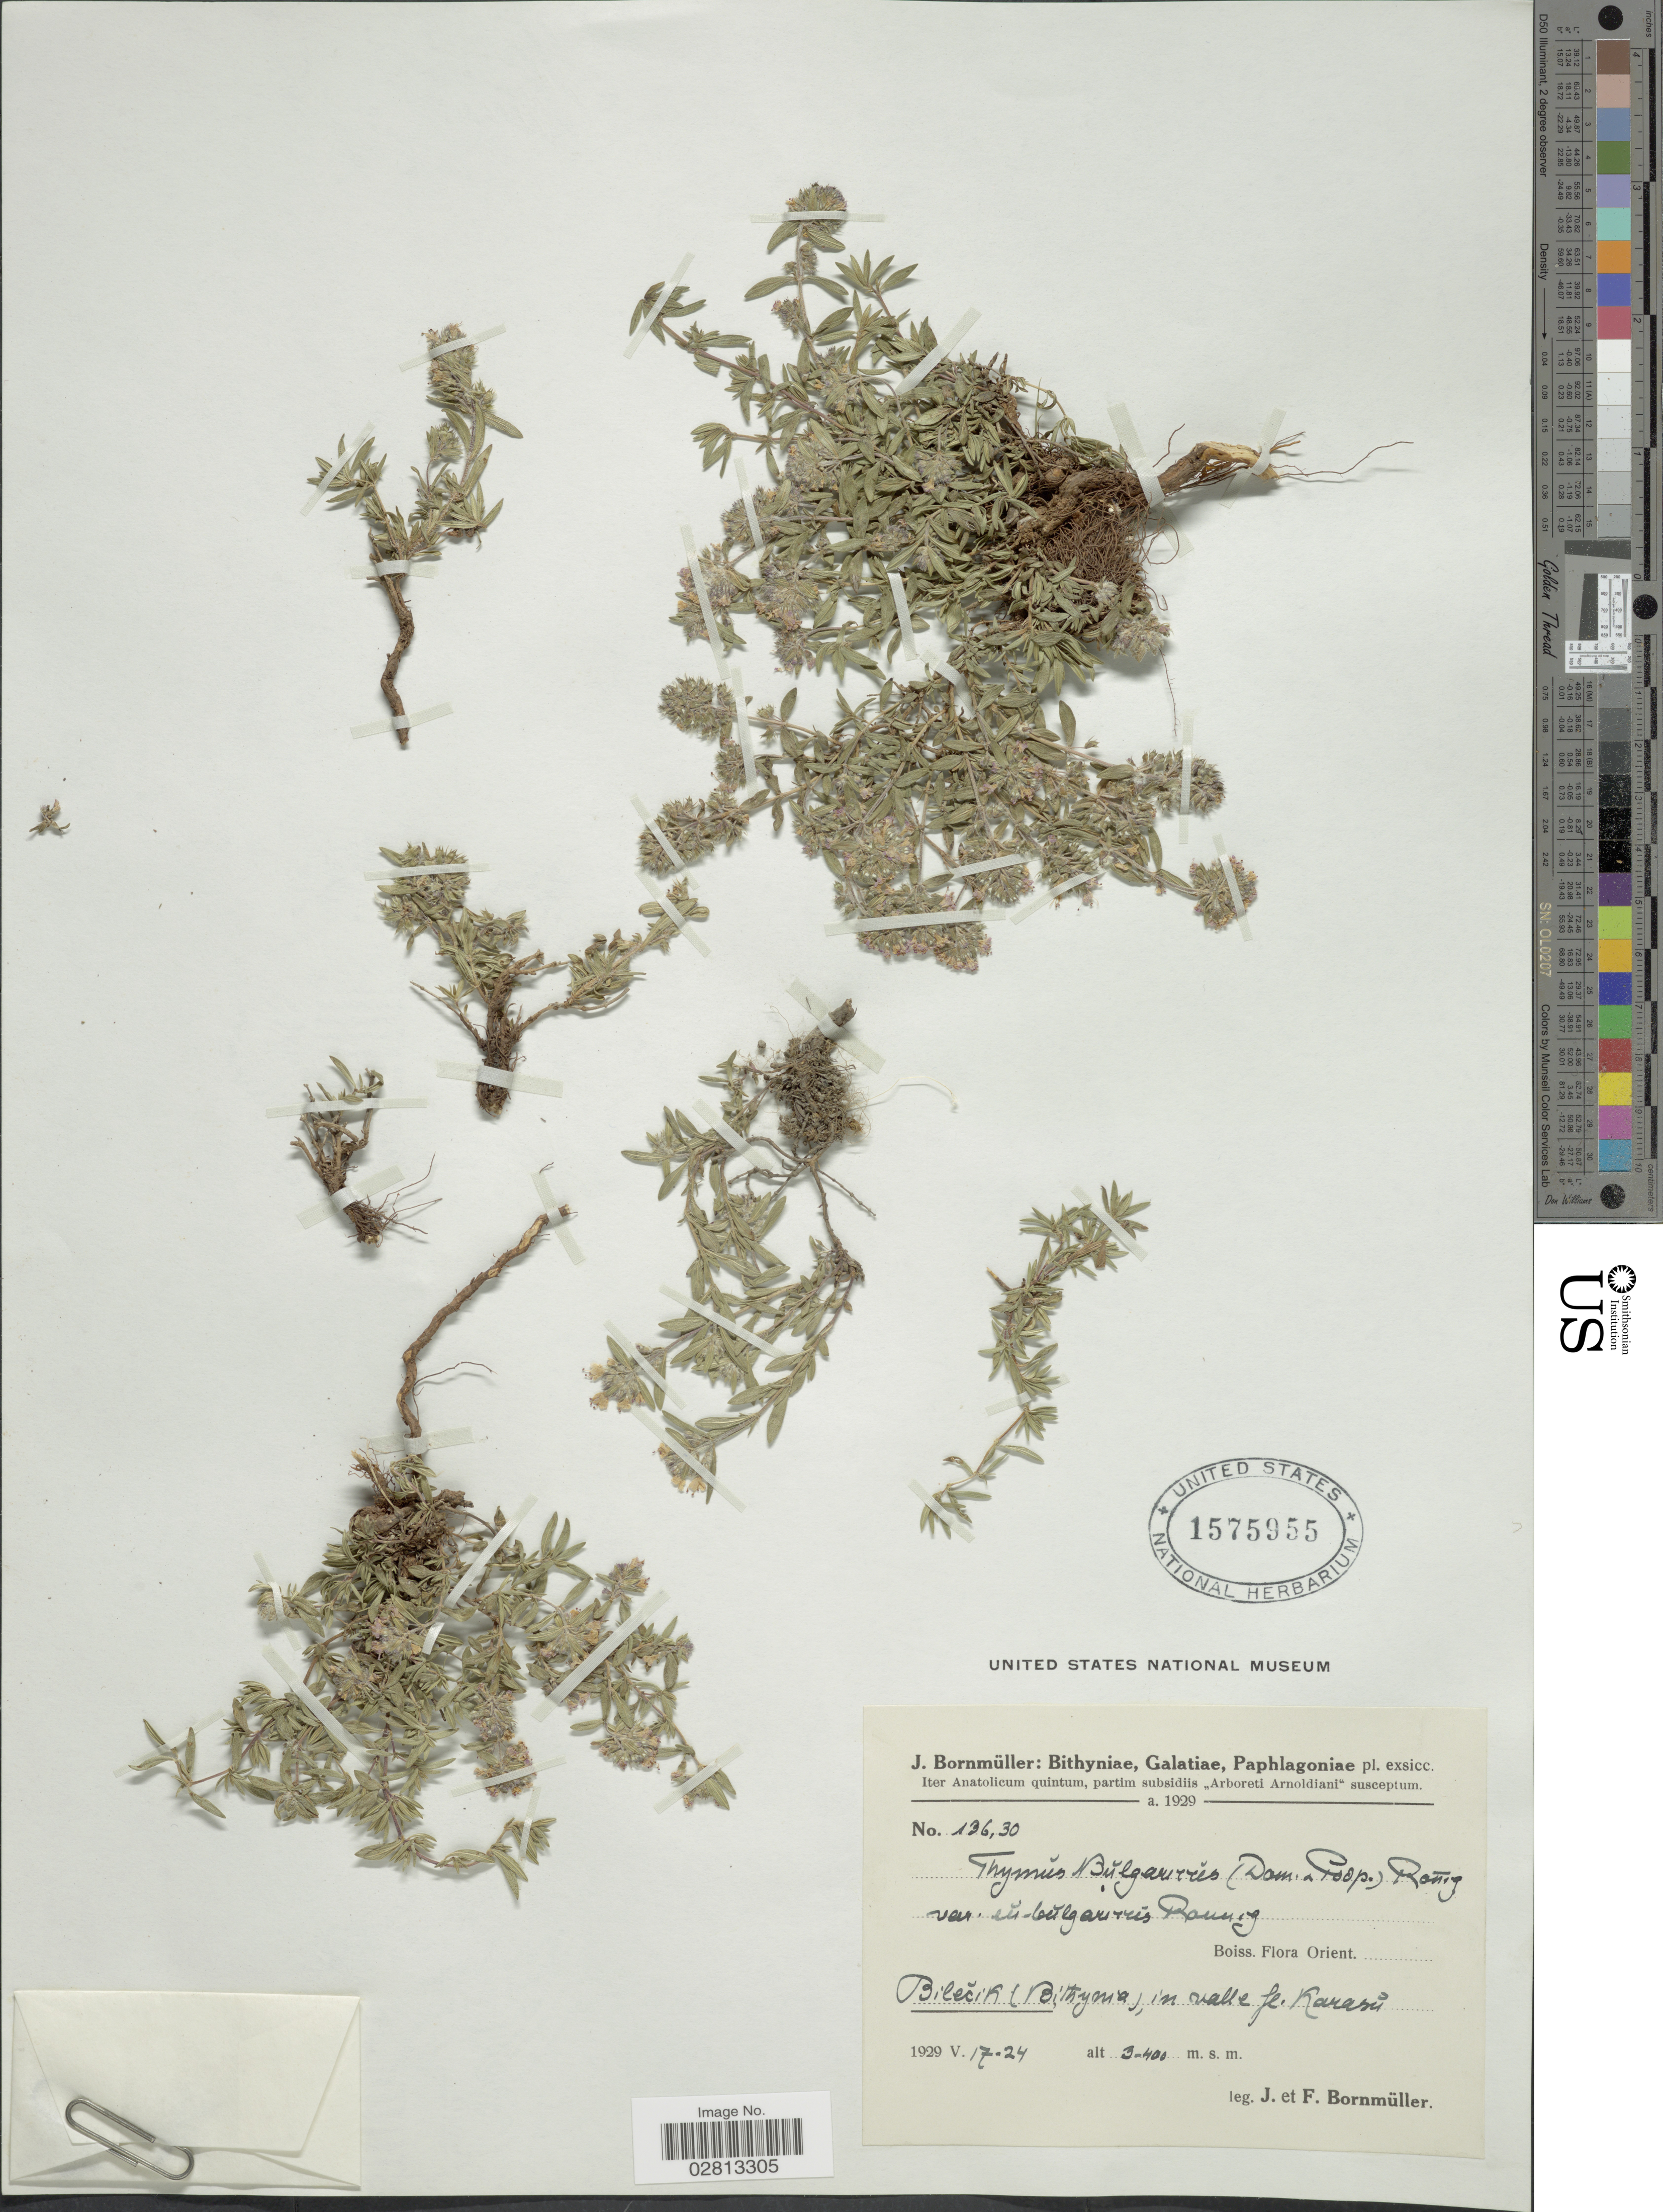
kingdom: Plantae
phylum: Tracheophyta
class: Magnoliopsida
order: Lamiales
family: Lamiaceae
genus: Thymus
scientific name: Thymus sp.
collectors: J. Bornmüller & F. Bornmüller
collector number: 13630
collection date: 1929-05-17/1929-05-24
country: Turkey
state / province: Bilecik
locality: Bithyniae, in valle fe. Karasu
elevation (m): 300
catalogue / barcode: US 1575955